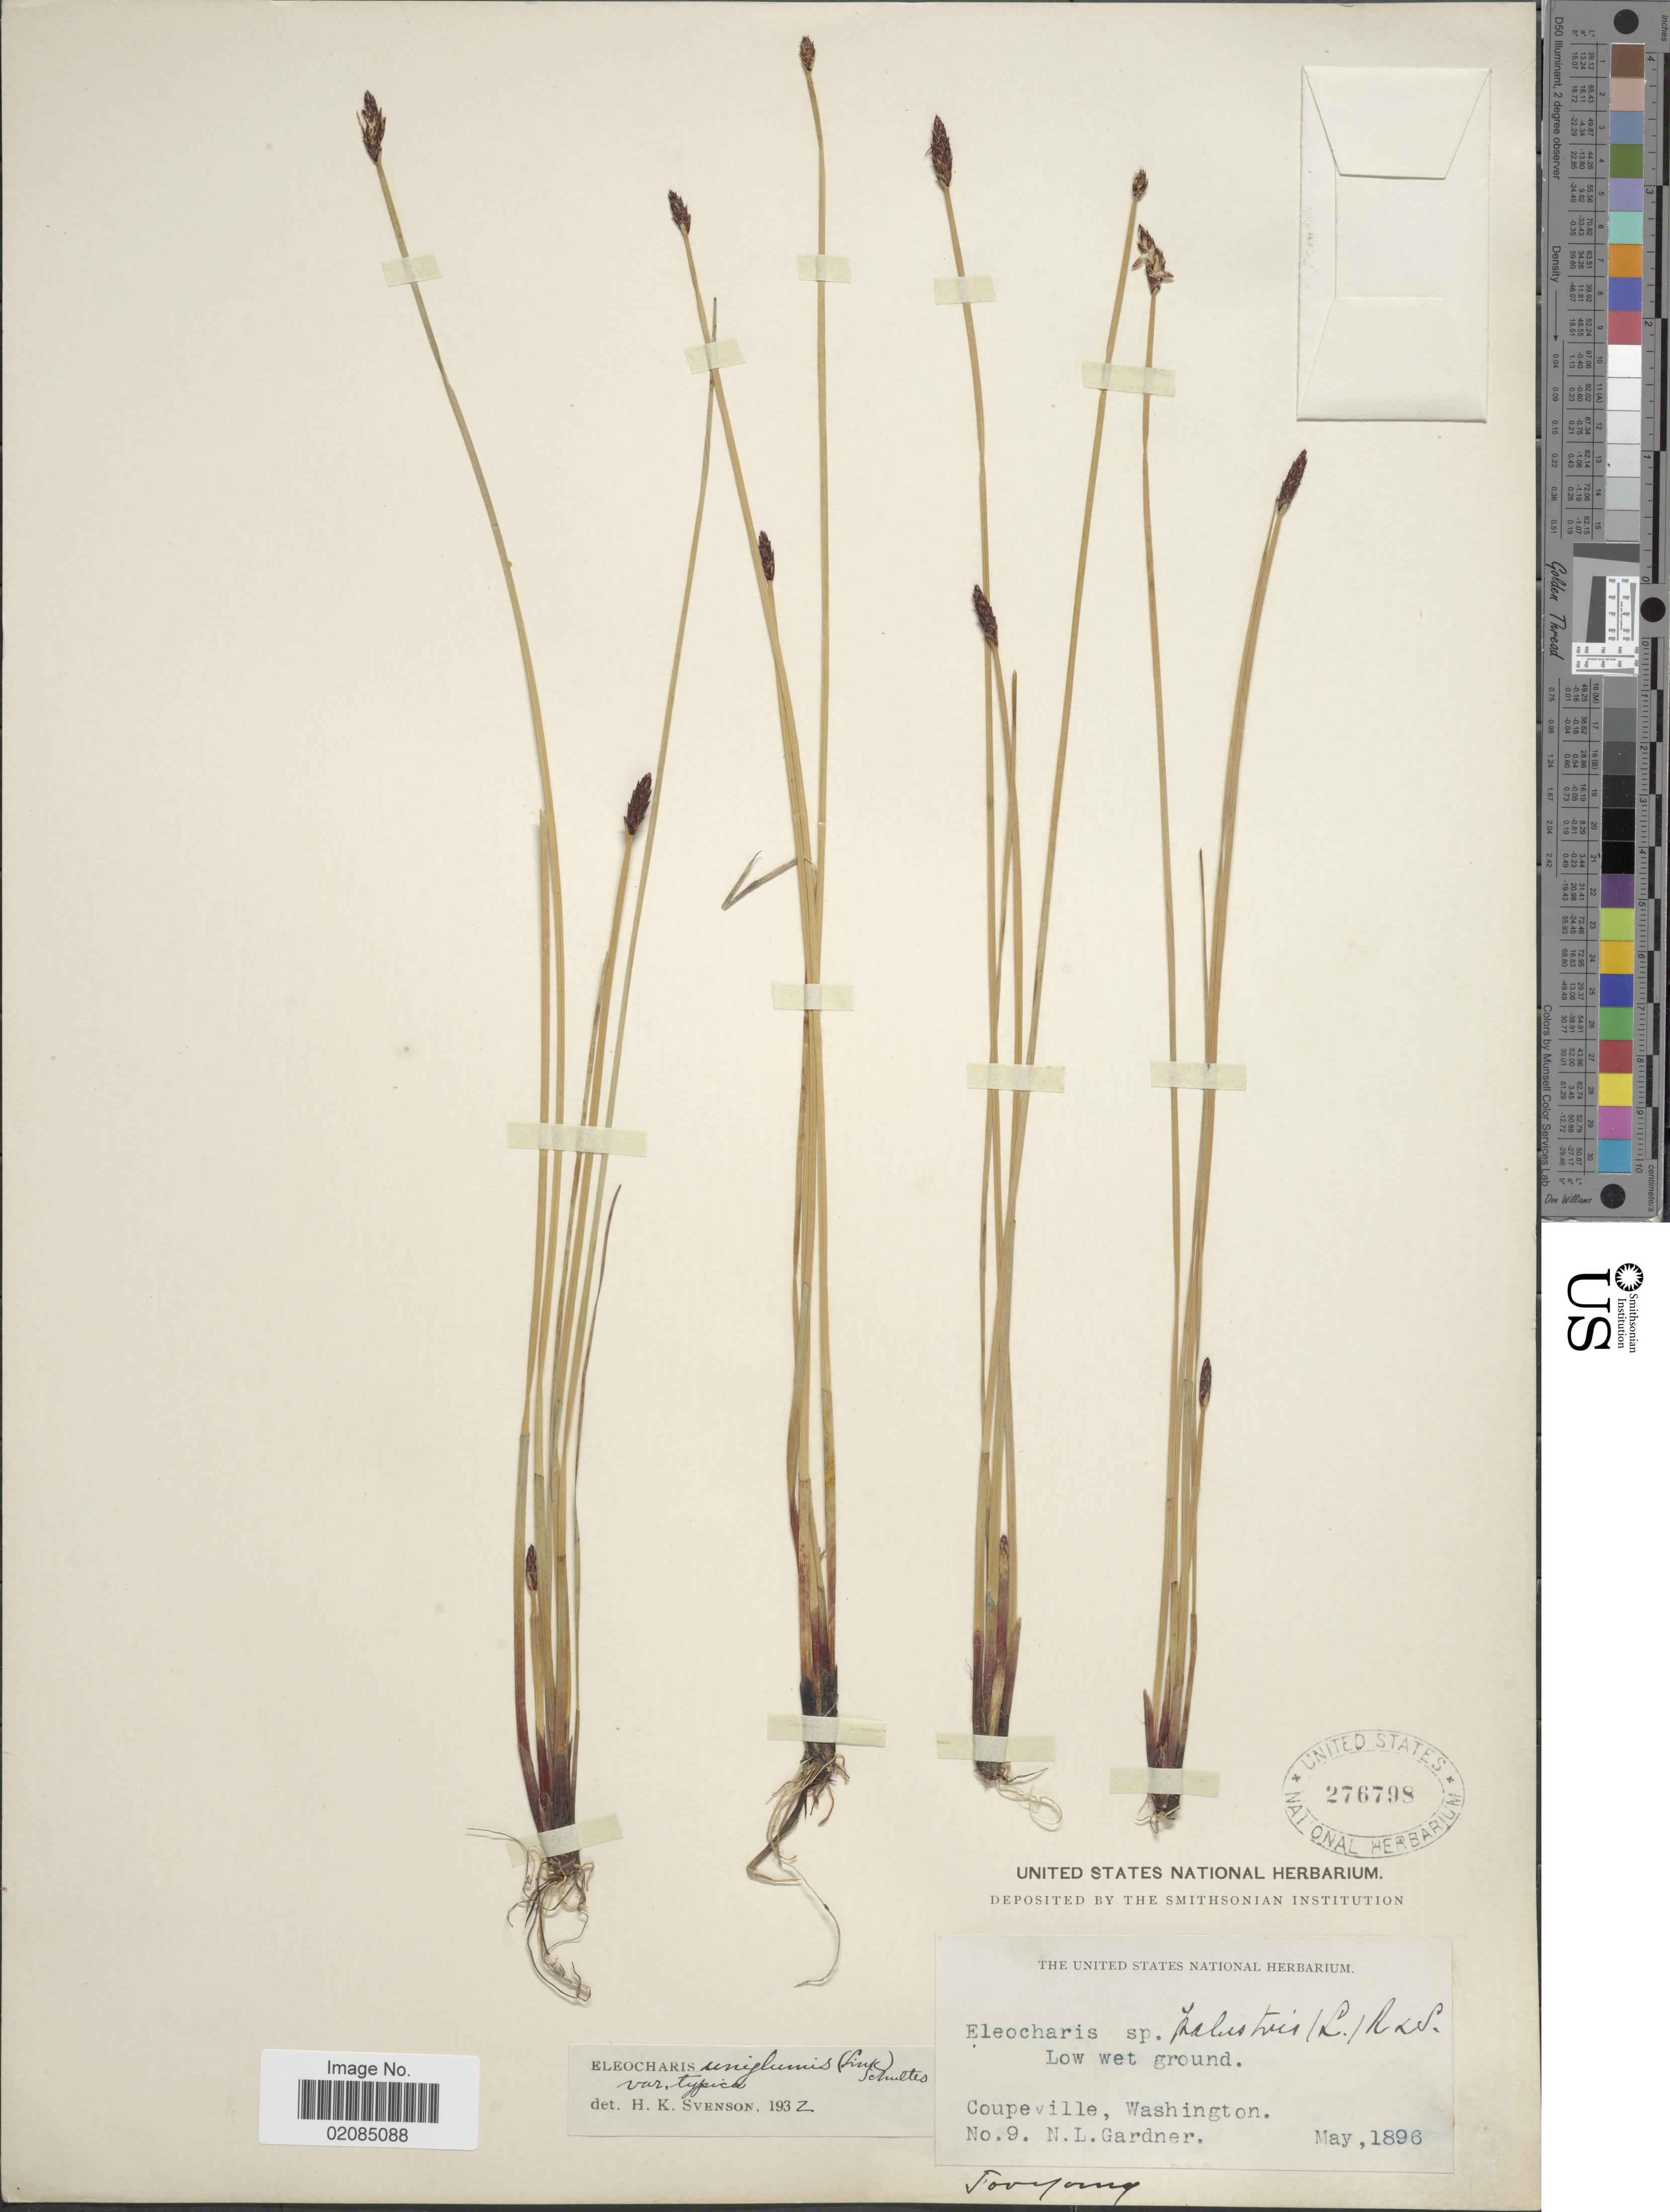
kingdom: Plantae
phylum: Tracheophyta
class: Liliopsida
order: Poales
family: Cyperaceae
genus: Eleocharis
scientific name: Eleocharis uniglumis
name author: (Link) Schult.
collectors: N. Gardner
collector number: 9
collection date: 1896-05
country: United States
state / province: Washington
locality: Coupeville.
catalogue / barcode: US 276798